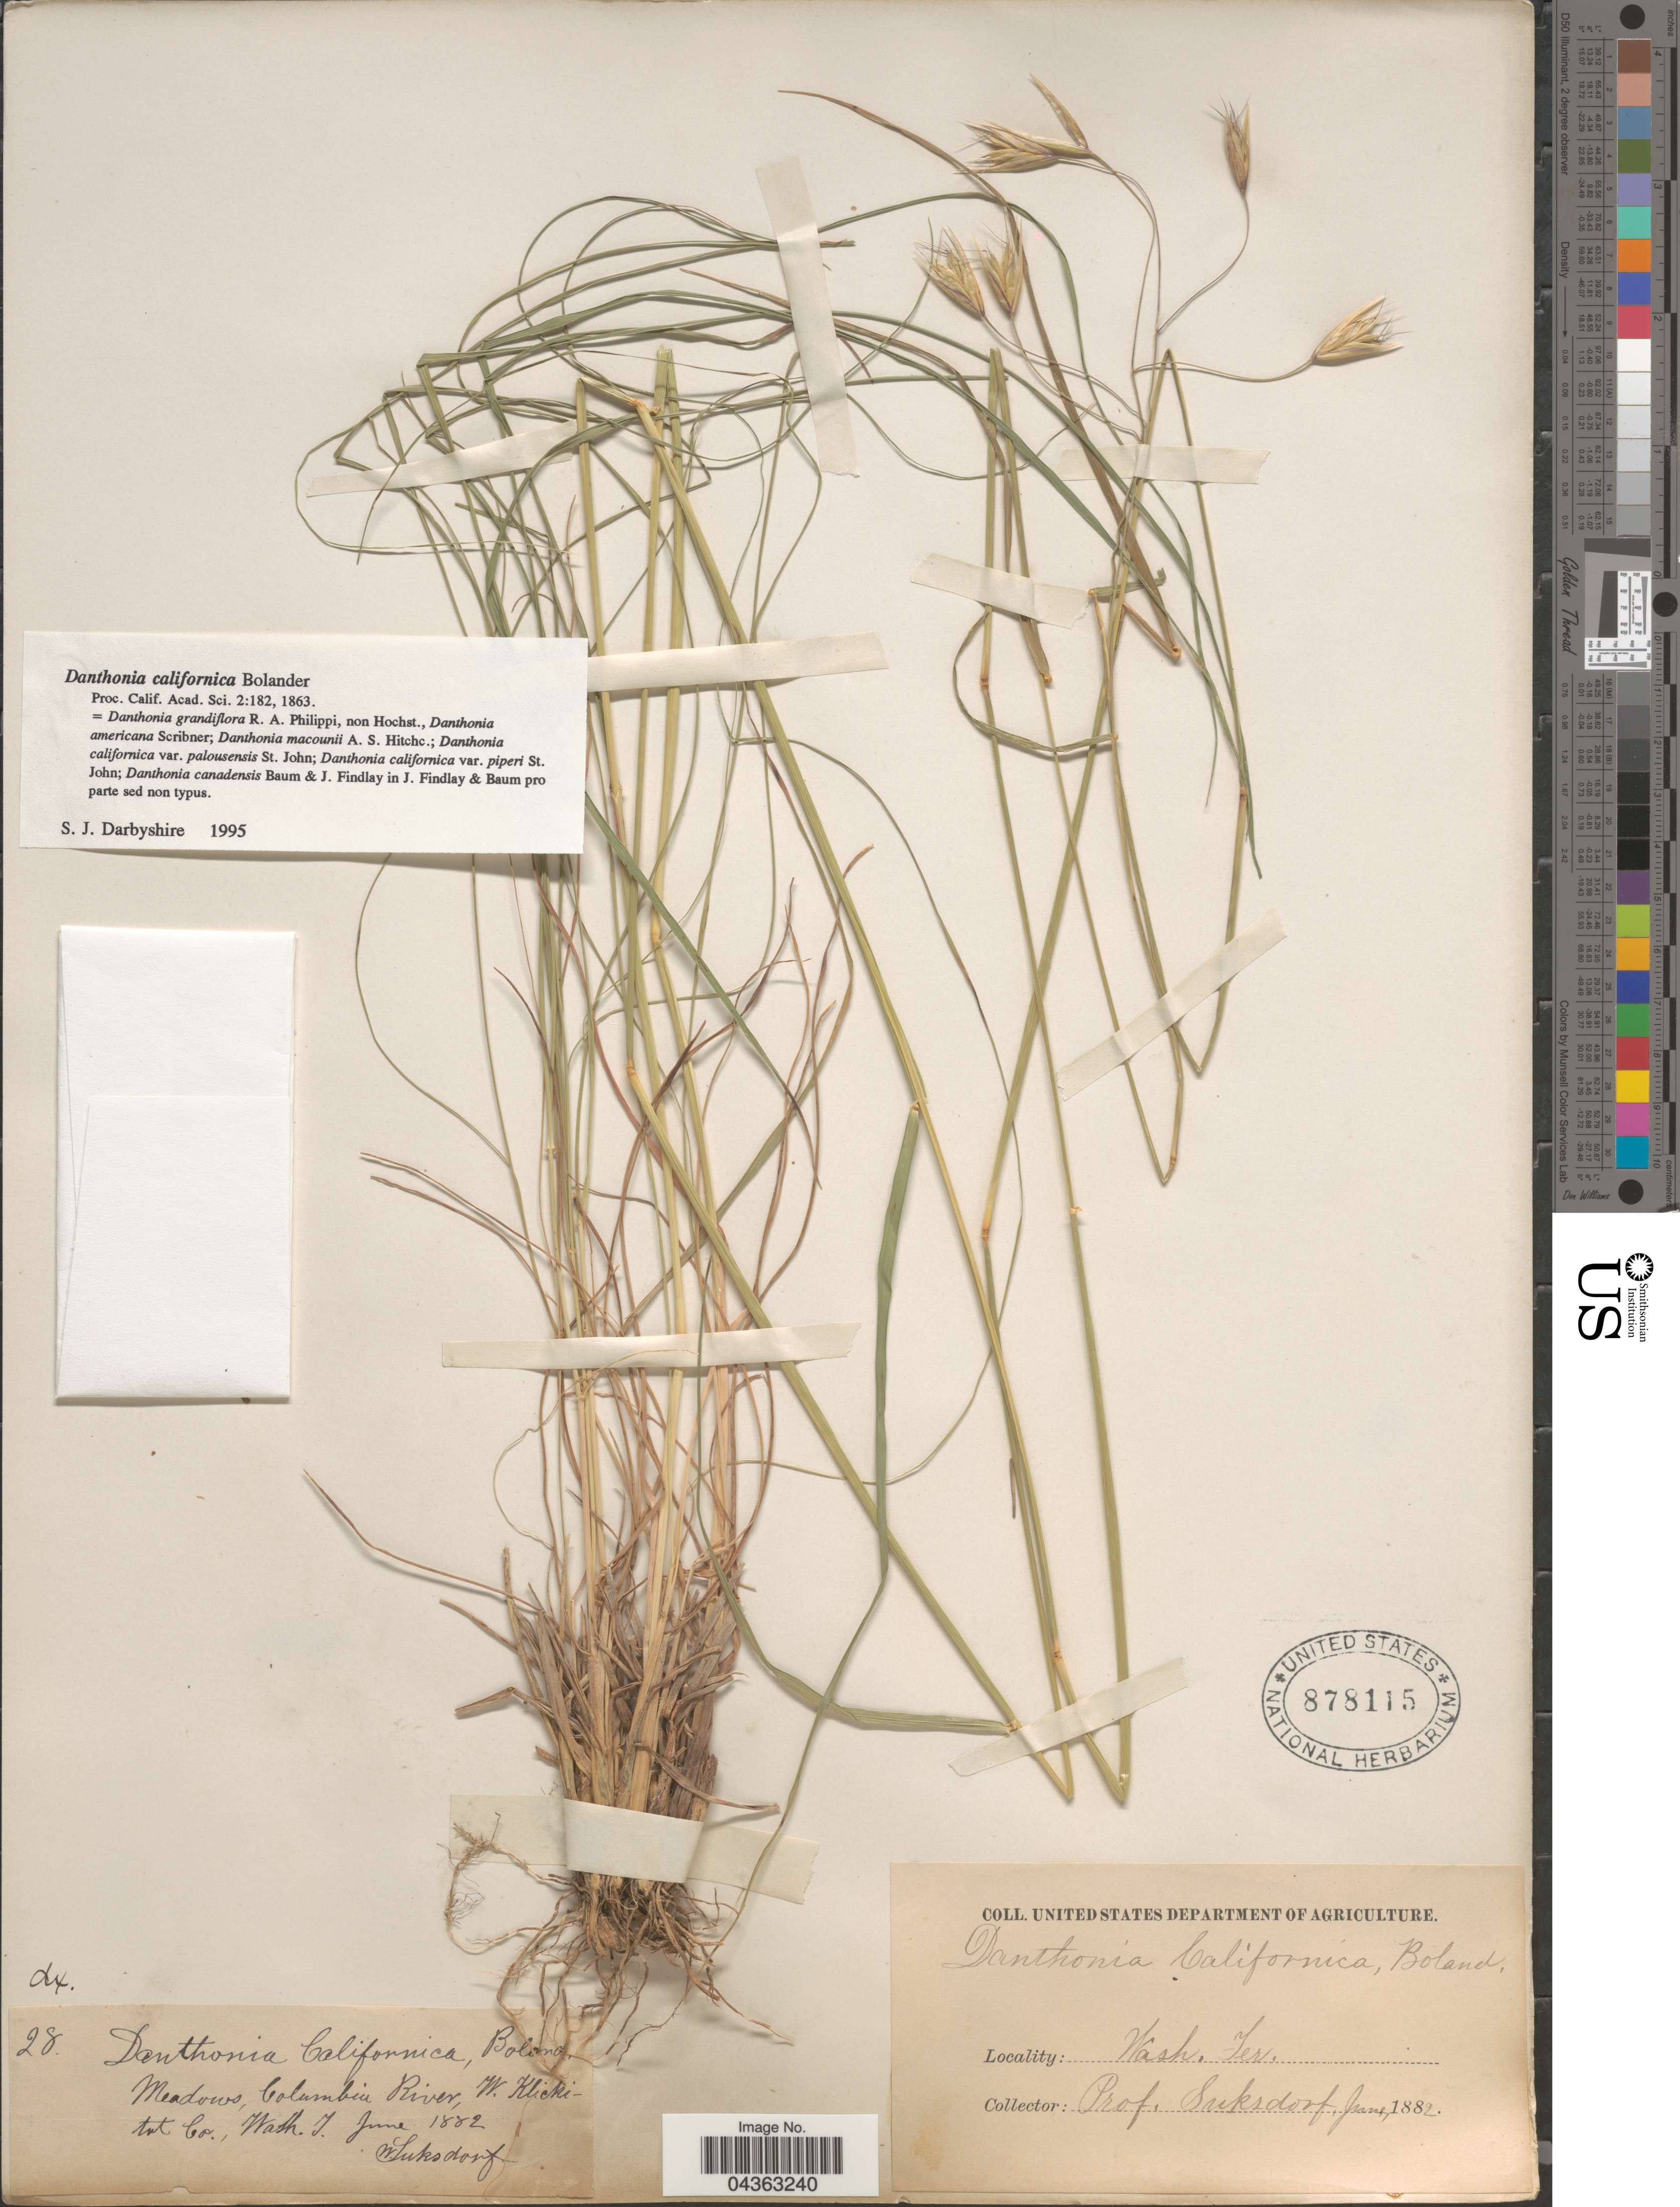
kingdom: Plantae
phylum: Tracheophyta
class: Liliopsida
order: Poales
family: Poaceae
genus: Danthonia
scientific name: Danthonia californica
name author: Bol.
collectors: -- Suksdorf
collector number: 28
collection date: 1882-06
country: United States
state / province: Washington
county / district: Klickitat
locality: Meadows, Columbia River, W. Klickitat Co.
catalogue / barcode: US 878115